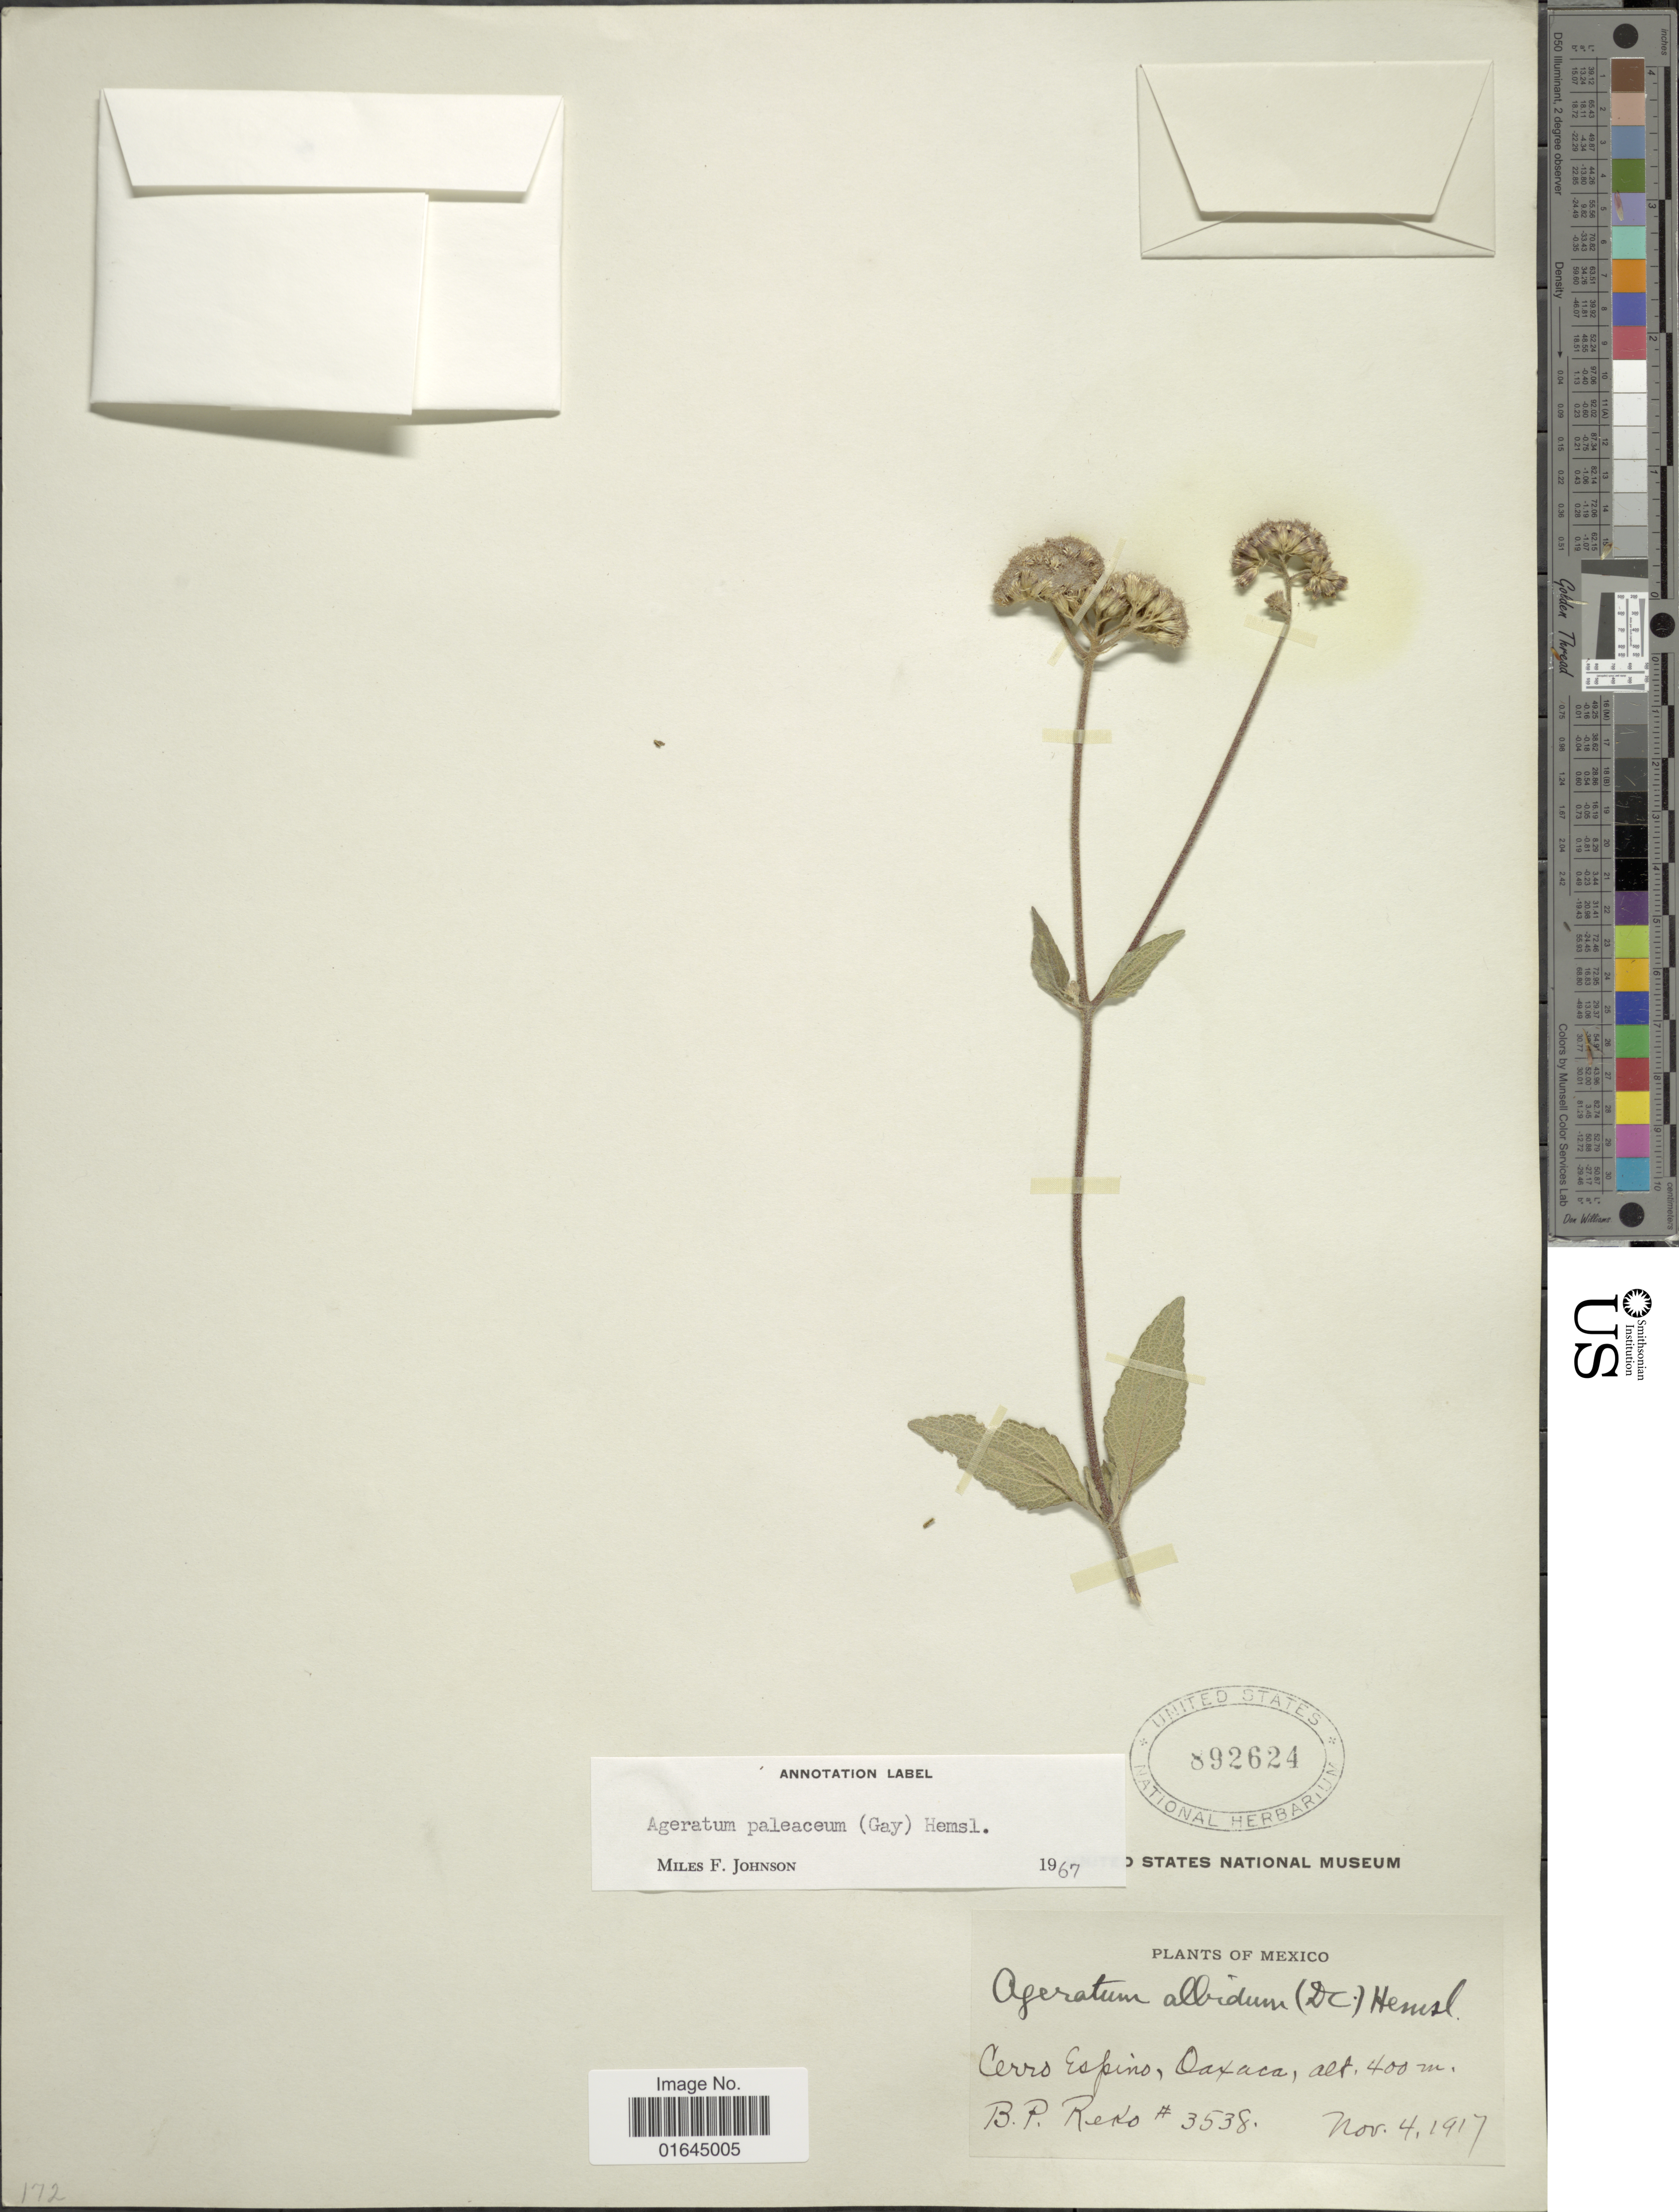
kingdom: Plantae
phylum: Tracheophyta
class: Magnoliopsida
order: Asterales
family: Asteraceae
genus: Ageratum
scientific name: Ageratum paleaceum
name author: (DC.) Hemsl.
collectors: B. P. Reko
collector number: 3538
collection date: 1917-11-04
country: Mexico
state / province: Oaxaca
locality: Cerro Espino, Oaxaca.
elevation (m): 400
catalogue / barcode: US 892624